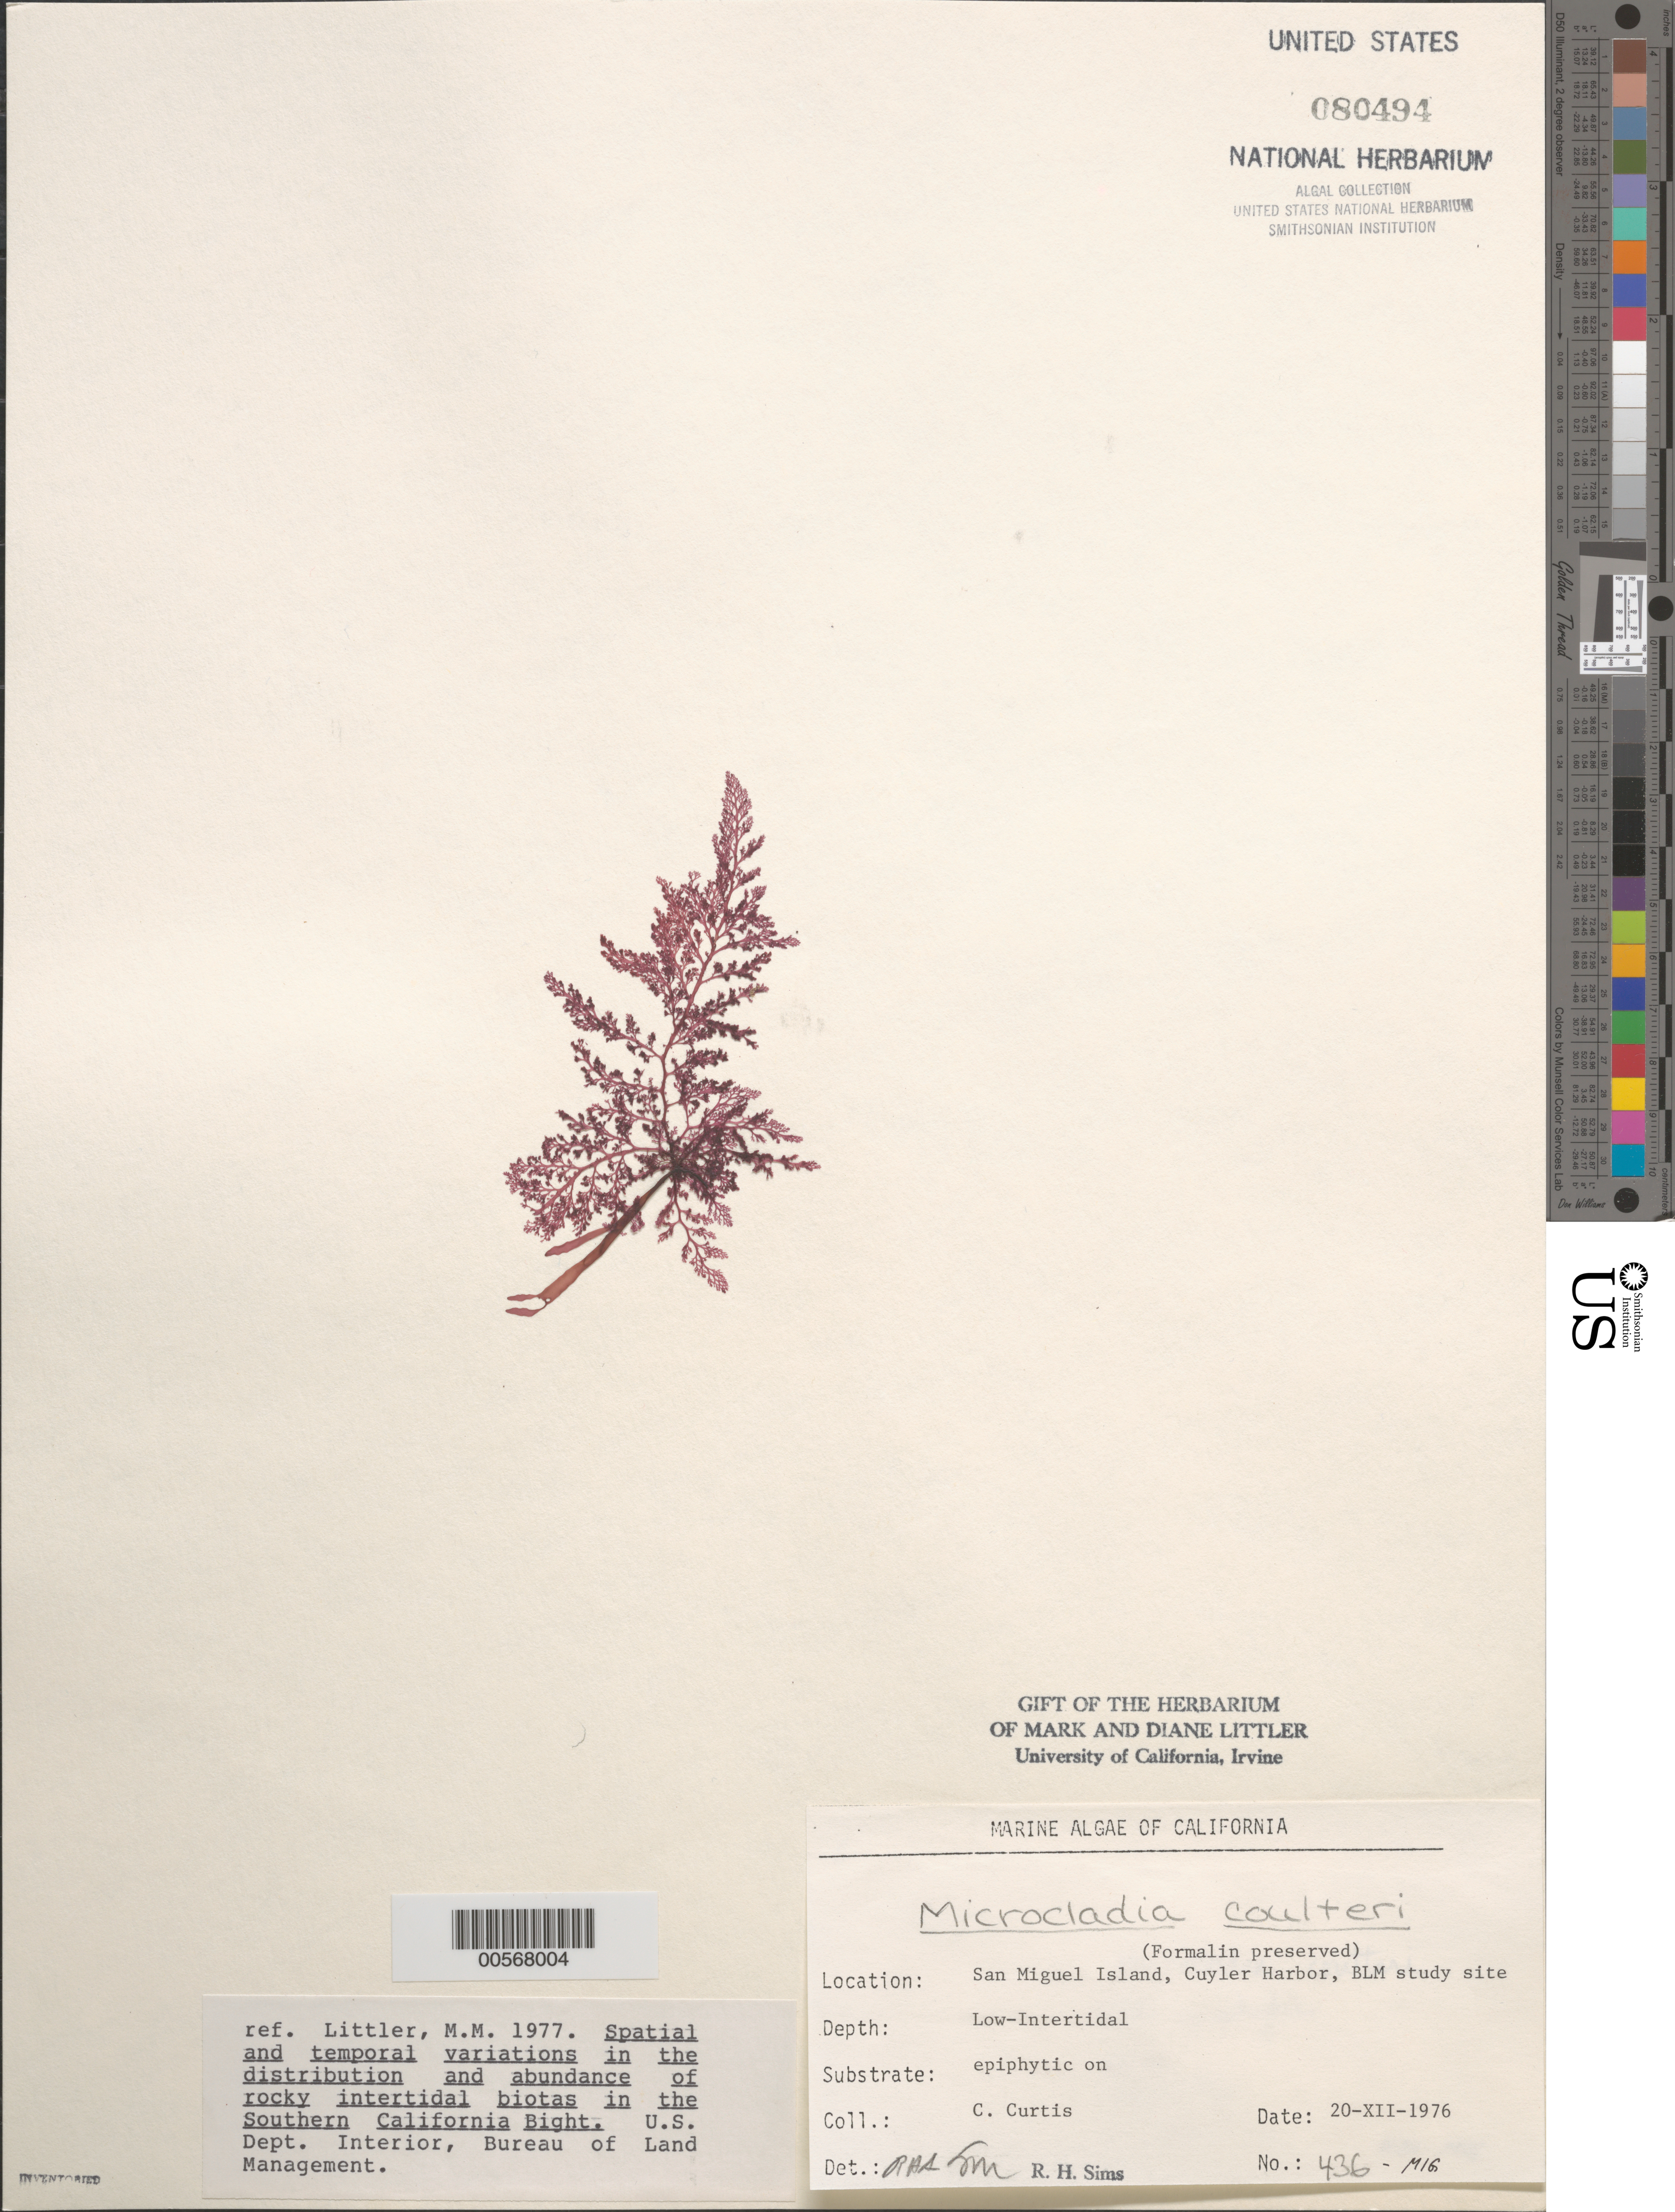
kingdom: Plantae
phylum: Rhodophyta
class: Florideophyceae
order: Ceramiales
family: Ceramiaceae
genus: Microcladia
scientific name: Microcladia coulteri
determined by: Sims, Robert H.; Murray, S. N.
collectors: C. Curtis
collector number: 436-MIG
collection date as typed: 20 Dec 1976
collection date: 1976-12-20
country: United States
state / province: California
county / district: Santa Barbara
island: San Miguel Island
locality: Cuyler Harbor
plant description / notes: BLM-SOCALBIGHT Rocky Intertidal Survey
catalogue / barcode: US 80494